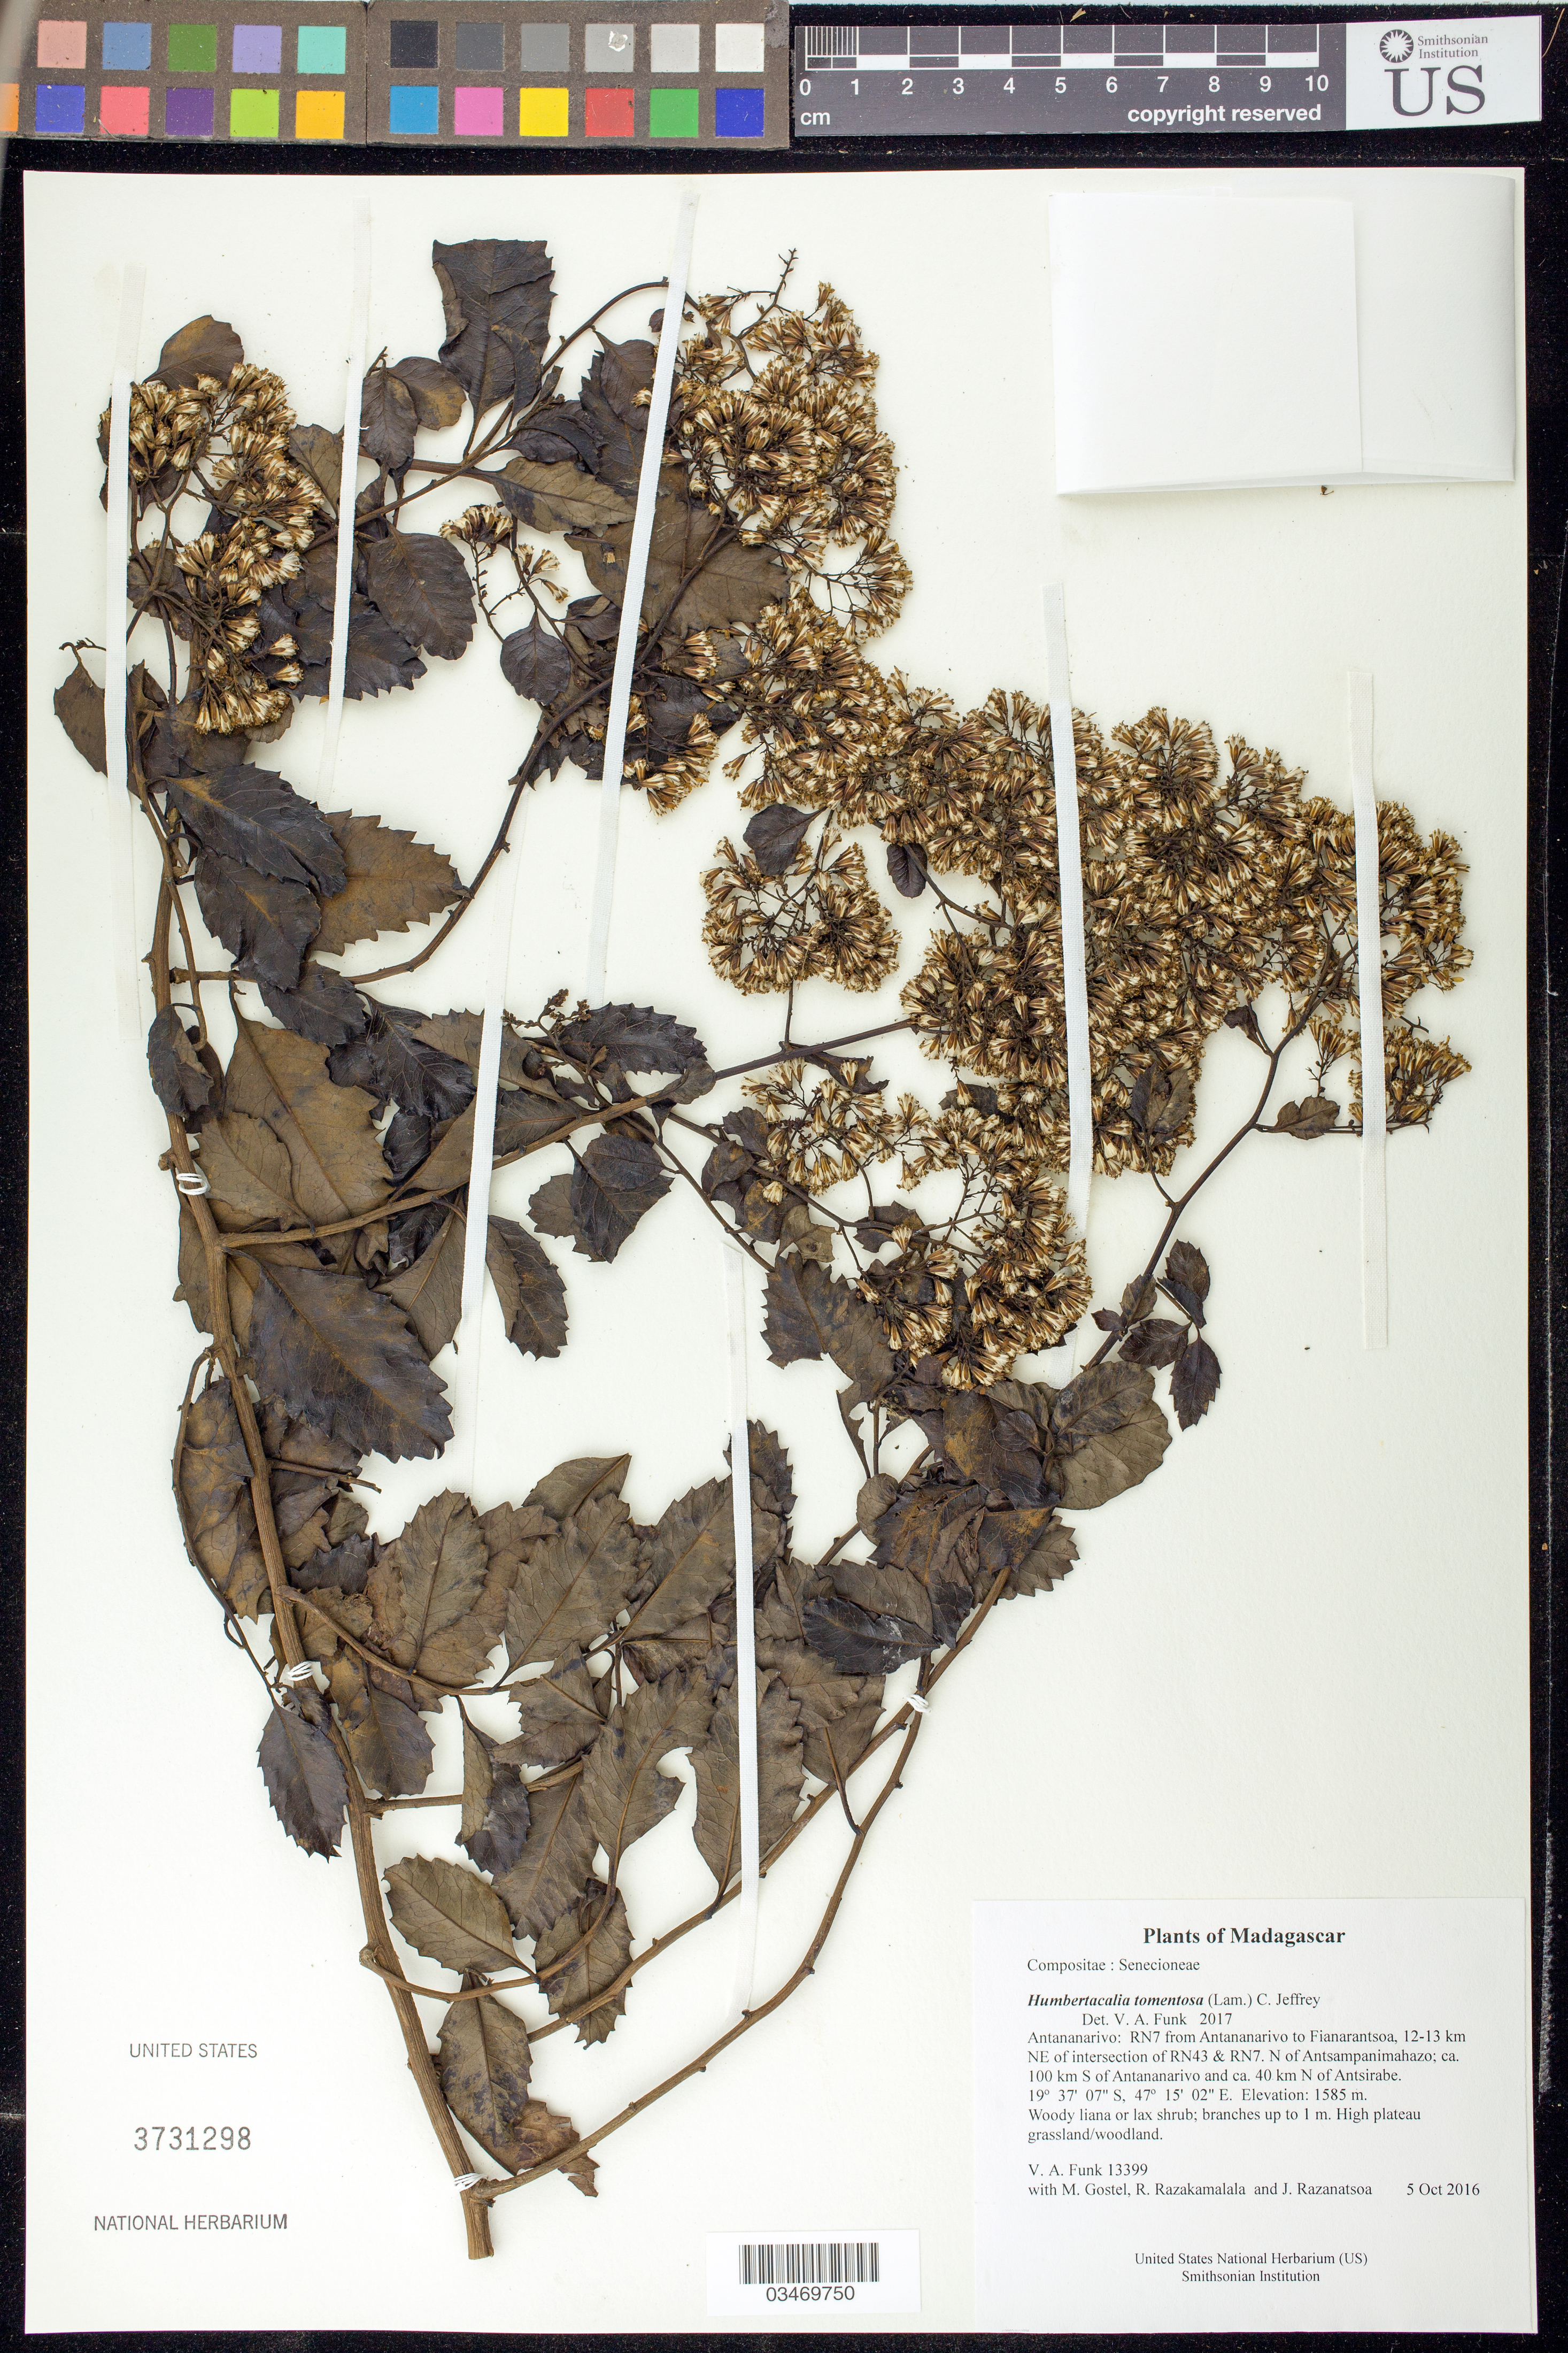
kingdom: Plantae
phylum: Tracheophyta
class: Magnoliopsida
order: Asterales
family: Asteraceae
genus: Humbertacalia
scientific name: Humbertacalia tomentosa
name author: (Lam.) C. Jeffrey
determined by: Funk, Vicki A., (BOT), Smithsonian Institution - National Museum of Natural History (UNITED STATES)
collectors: M. R. Gostel, R. Razakamalala & J. Razanatsoa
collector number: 13399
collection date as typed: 5 Oct 2016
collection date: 2016-10-05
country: Madagascar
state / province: Vakinankaratra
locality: RN7 from Antananarivo to Fianarantsoa, 12-13 km NE of intersection of RN43 & RN7. N of Antsampanimahazo; ca. 100 km S of Antananarivo and ca. 40 km N of Antsirabe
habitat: High plateau grassland/woodland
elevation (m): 1585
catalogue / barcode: US 3731298